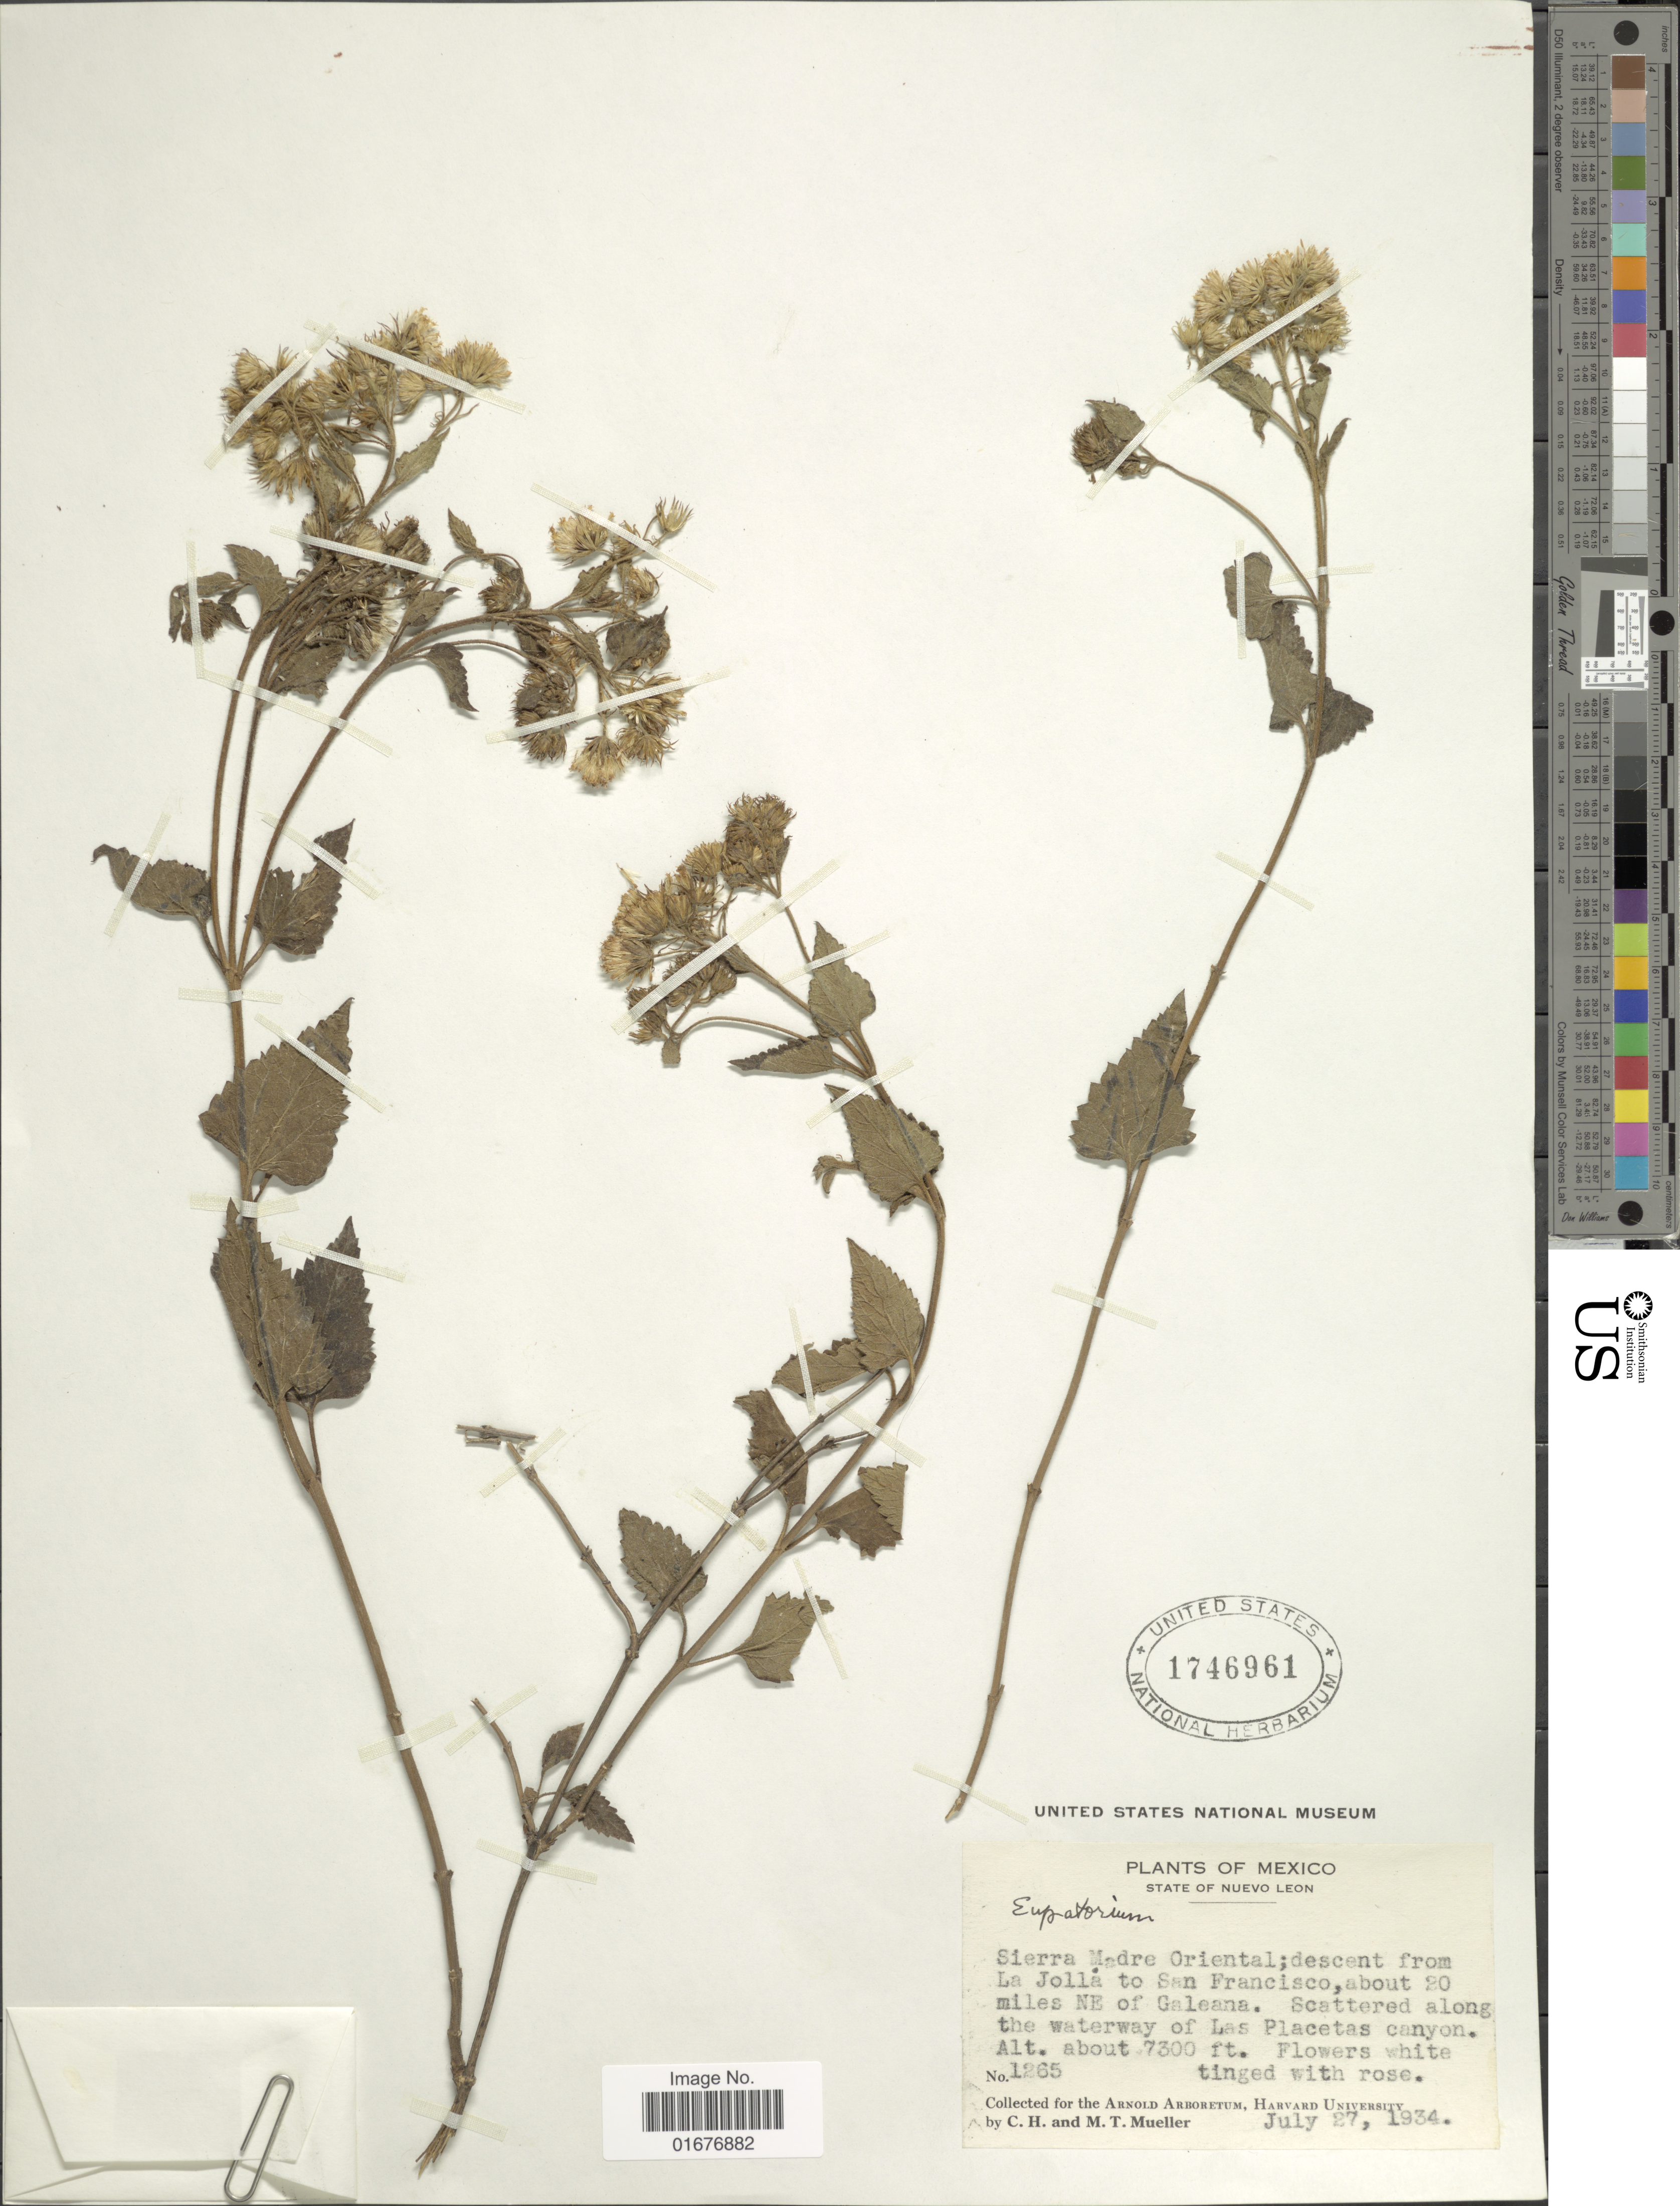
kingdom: Plantae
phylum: Tracheophyta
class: Magnoliopsida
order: Asterales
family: Asteraceae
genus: Ageratina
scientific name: Ageratina scorodonioides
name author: (A. Gray) R.M. King & H. Rob.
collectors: C. H. Mueller & M. Mueller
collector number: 1265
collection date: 1934-07-27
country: Mexico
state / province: Nuevo León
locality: Sierra Madre Oriental; descent from La Jolla to San Francisco, about 20 miles NE of Galeana, scattered along the waterway of Las Placetas canyon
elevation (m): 2225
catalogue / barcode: US 1746961